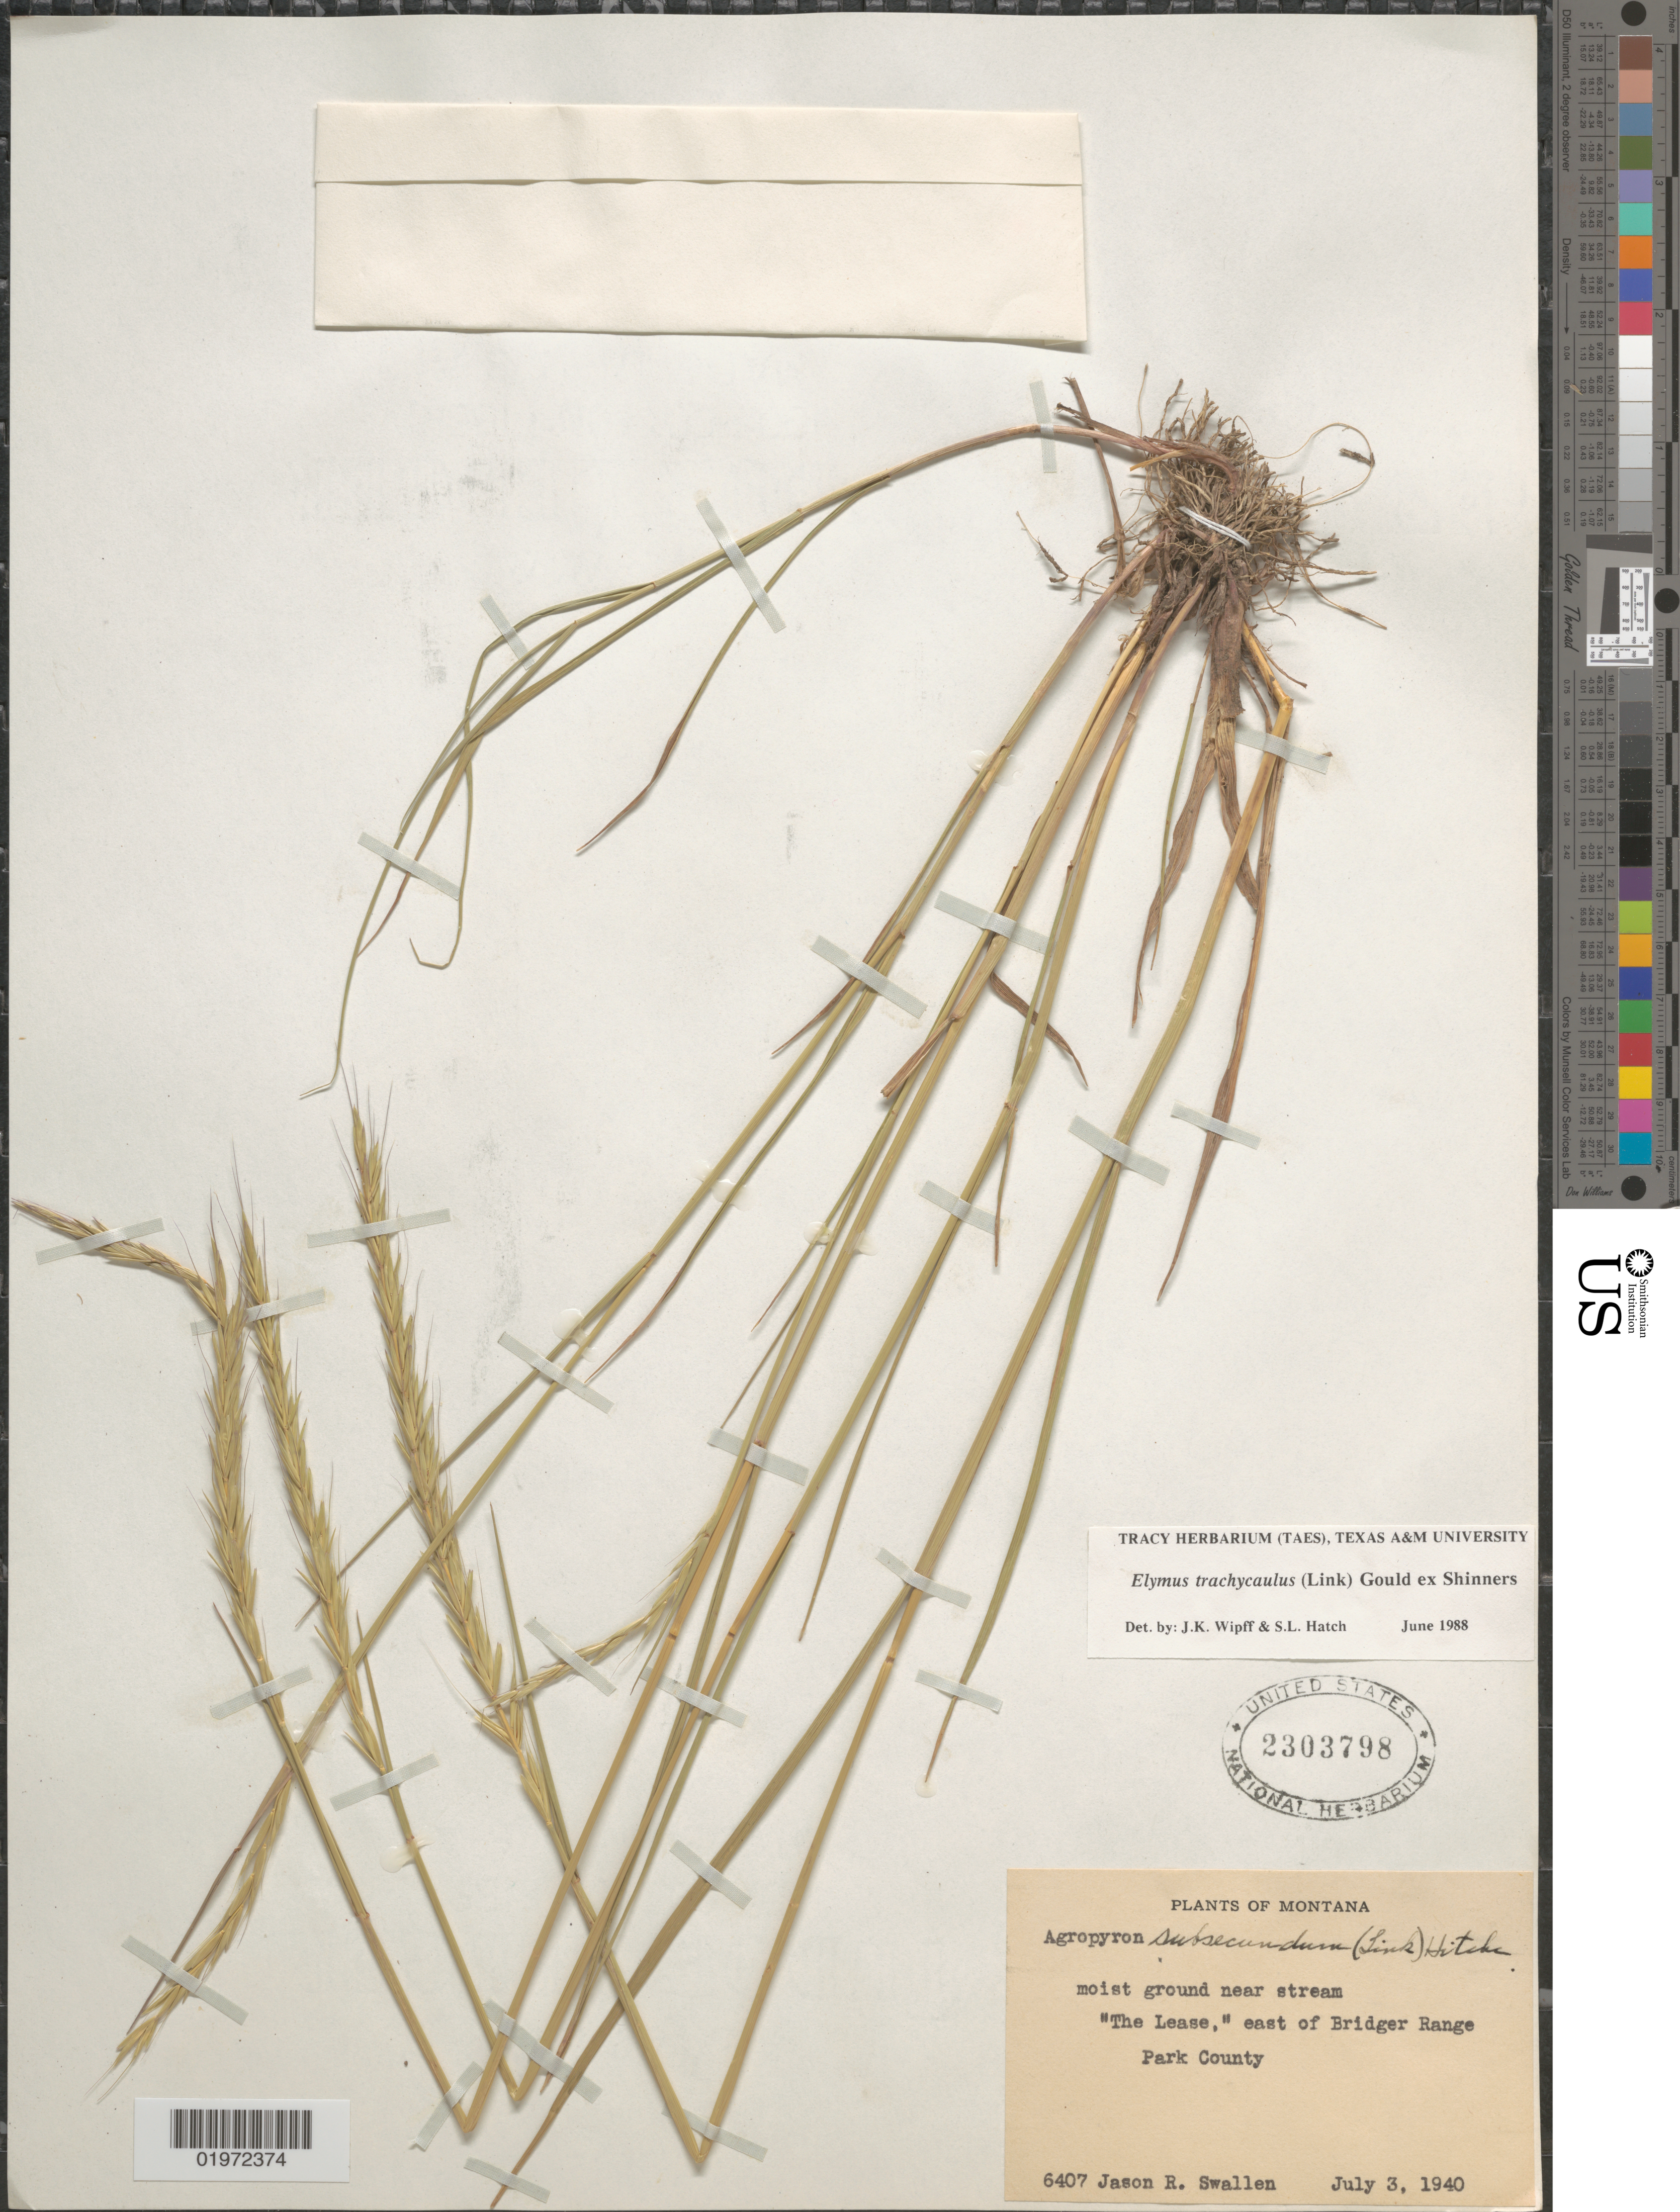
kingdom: Plantae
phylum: Tracheophyta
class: Liliopsida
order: Poales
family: Poaceae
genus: Elymus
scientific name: Elymus trachycaulus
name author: (Link) Gould ex Shinners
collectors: J. R. Swallen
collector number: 6407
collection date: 1940-07-03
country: United States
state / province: Montana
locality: Moist ground near stream "The Lease," east of Bridger Range. Park County.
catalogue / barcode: US 2303798